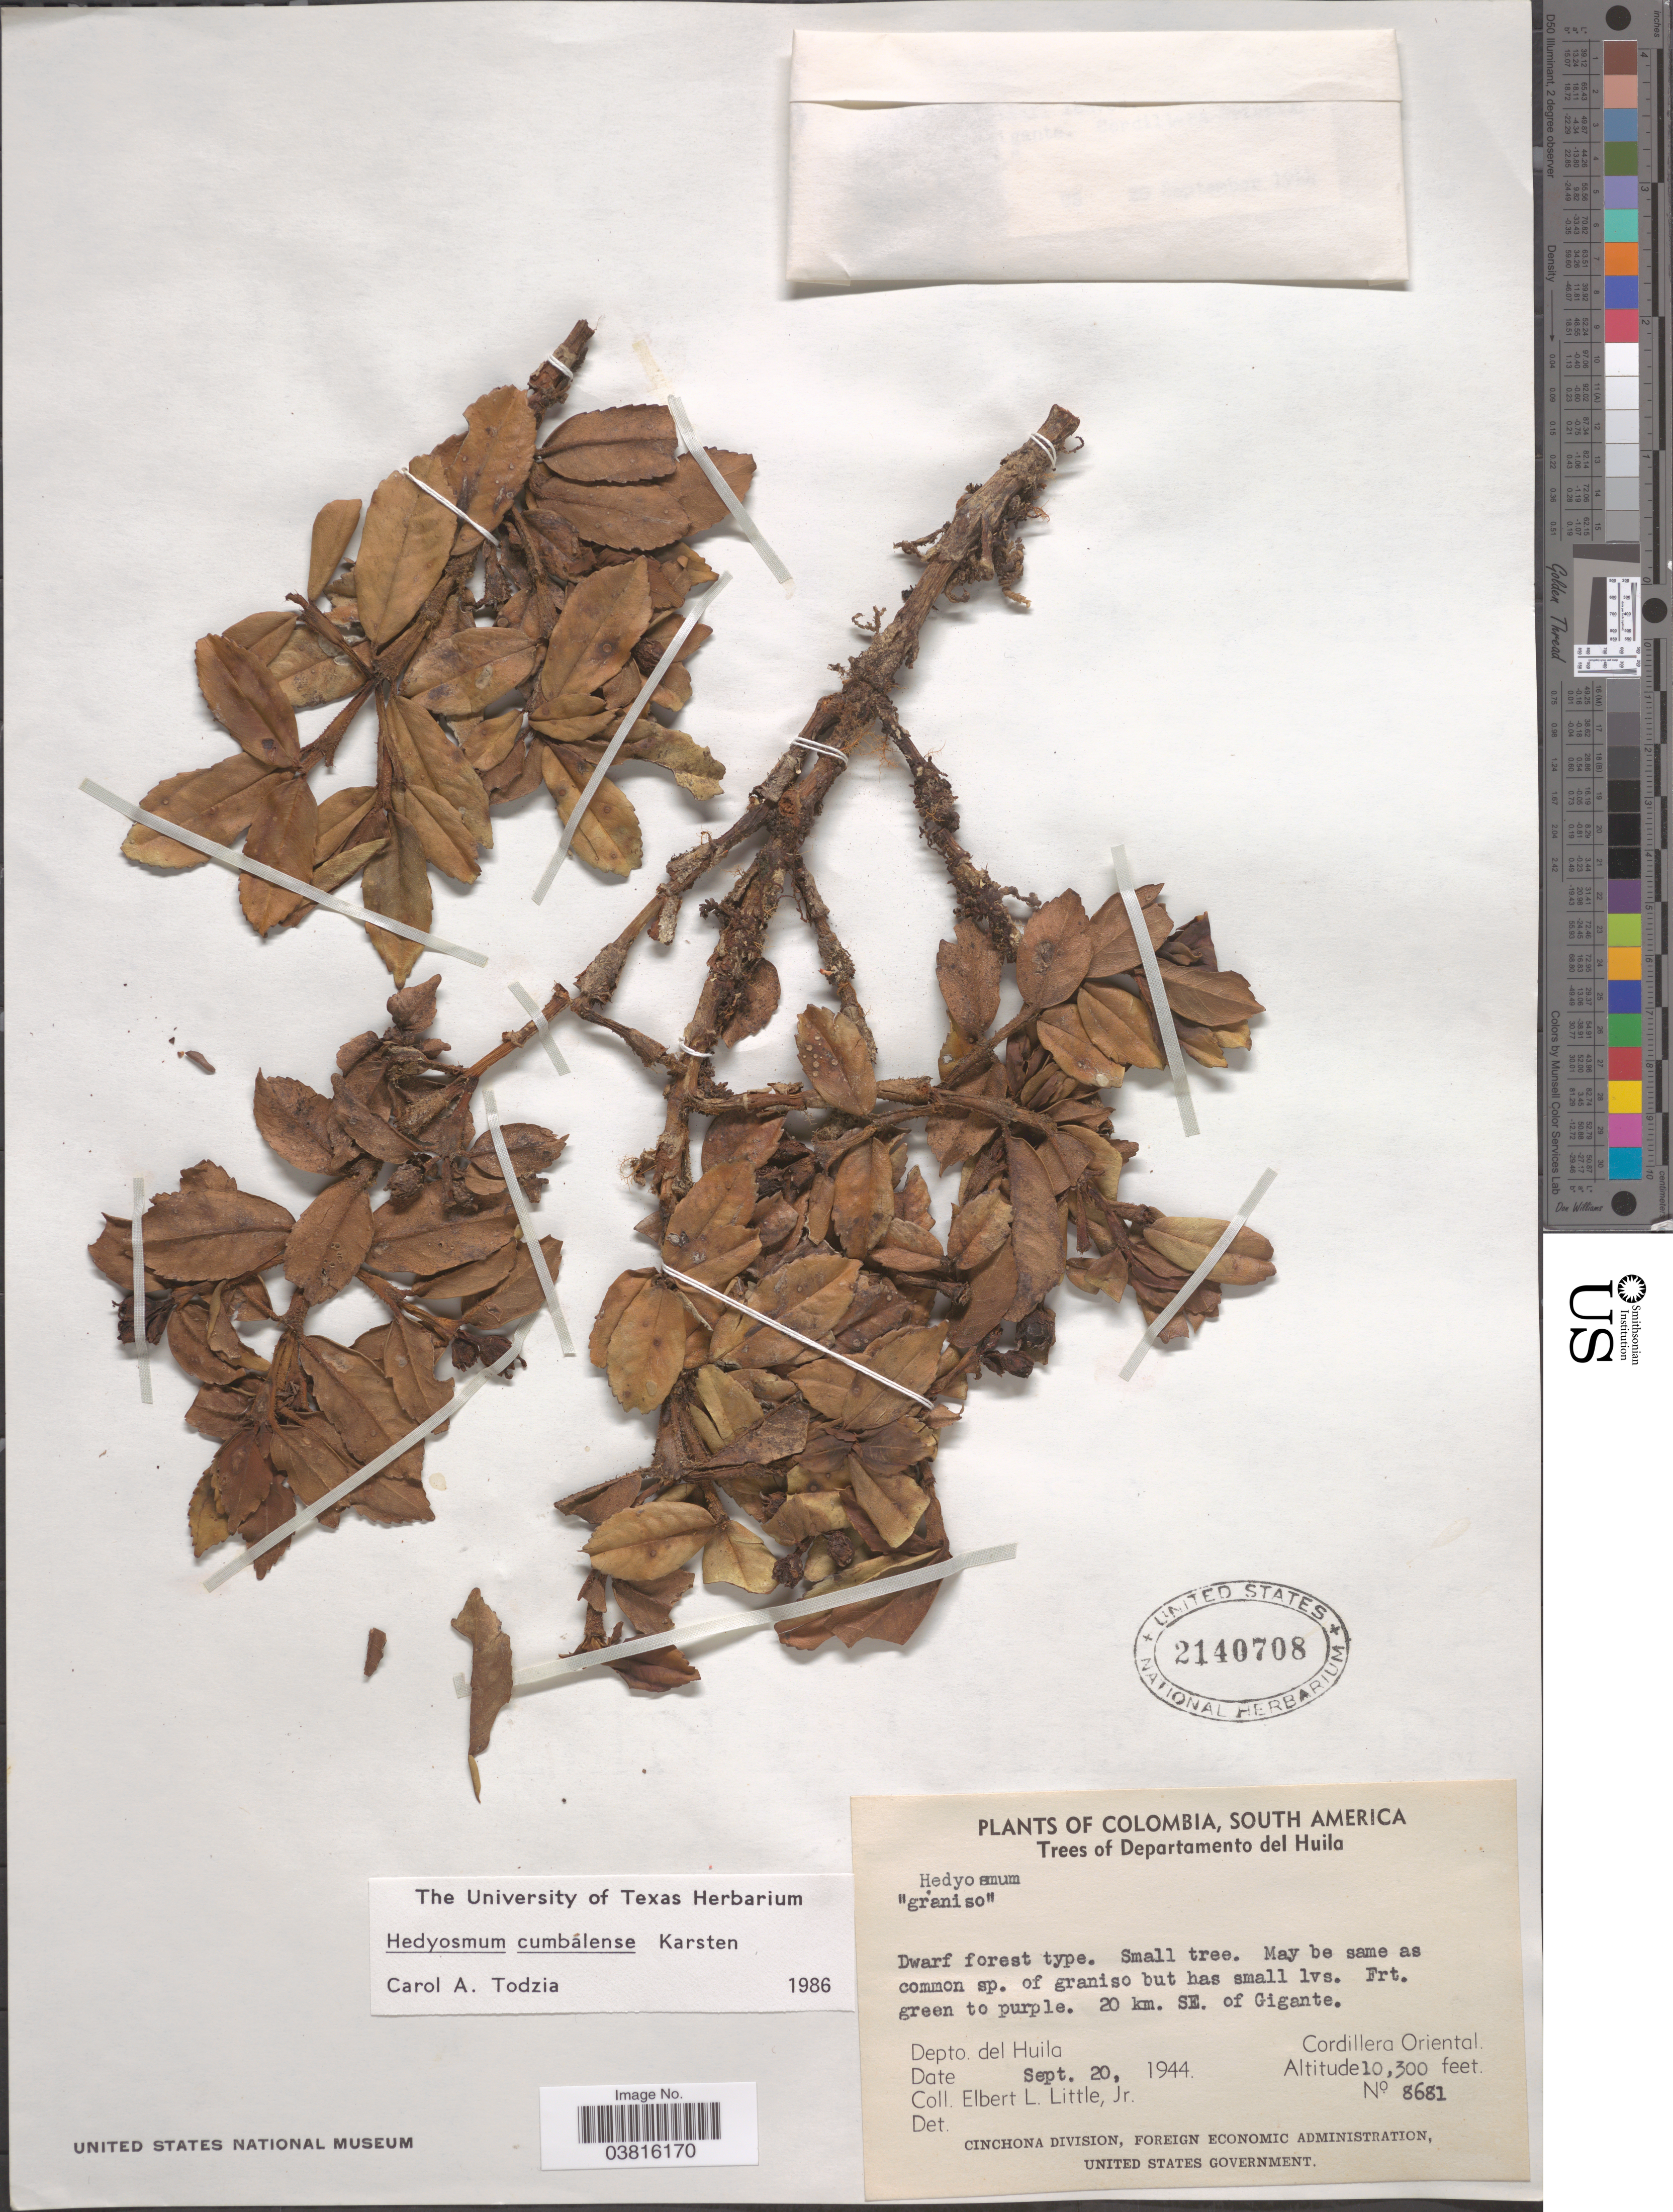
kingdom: Plantae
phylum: Tracheophyta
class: Magnoliopsida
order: Chloranthales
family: Chloranthaceae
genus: Hedyosmum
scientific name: Hedyosmum cumbalense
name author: H. Karst.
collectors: E. L. Little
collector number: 8681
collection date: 1944-09-20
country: Colombia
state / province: Huila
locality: Departamento del Huila. 20 km. SE. of Gigante. Cordillera Oriental.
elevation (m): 3139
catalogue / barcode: US 2140708